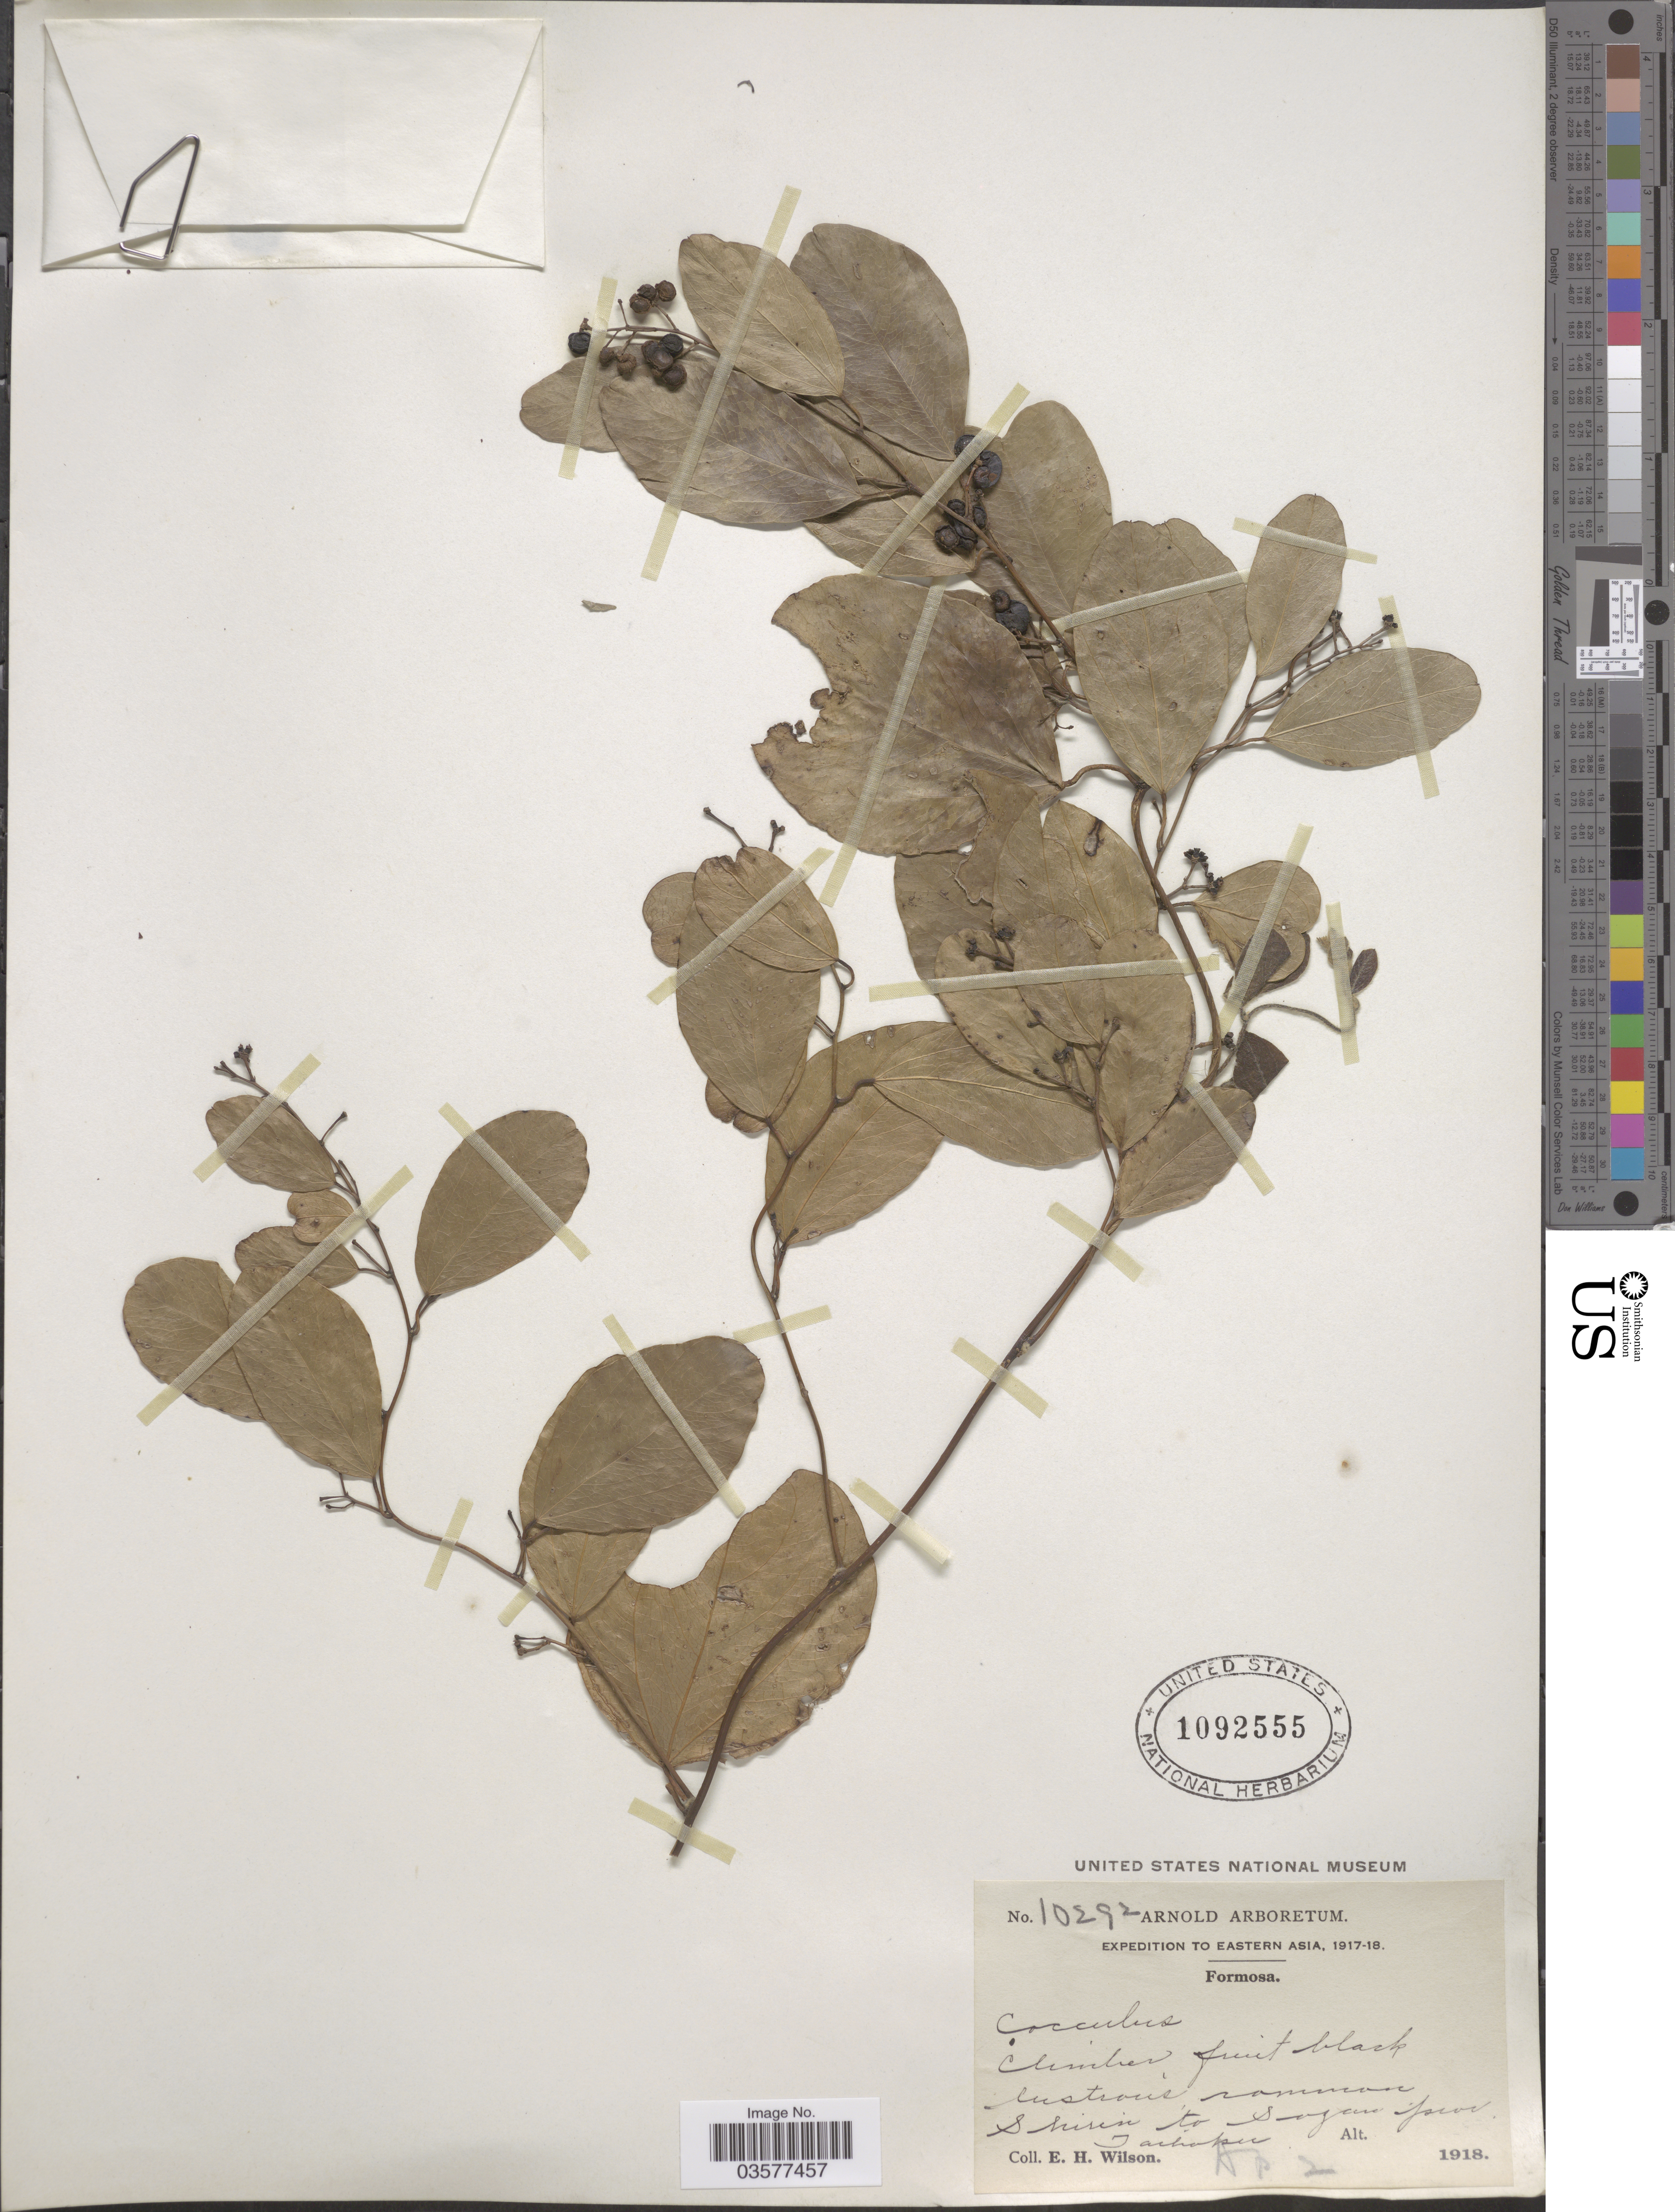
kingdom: Plantae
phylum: Tracheophyta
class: Magnoliopsida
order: Ranunculales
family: Menispermaceae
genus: Cocculus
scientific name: Cocculus sp.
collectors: E. Wilson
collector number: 10292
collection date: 1918-04-02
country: Taiwan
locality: Eastern Asia. Formosa. Shirin to Sozan Prov. Taihoku.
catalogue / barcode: US 1092555